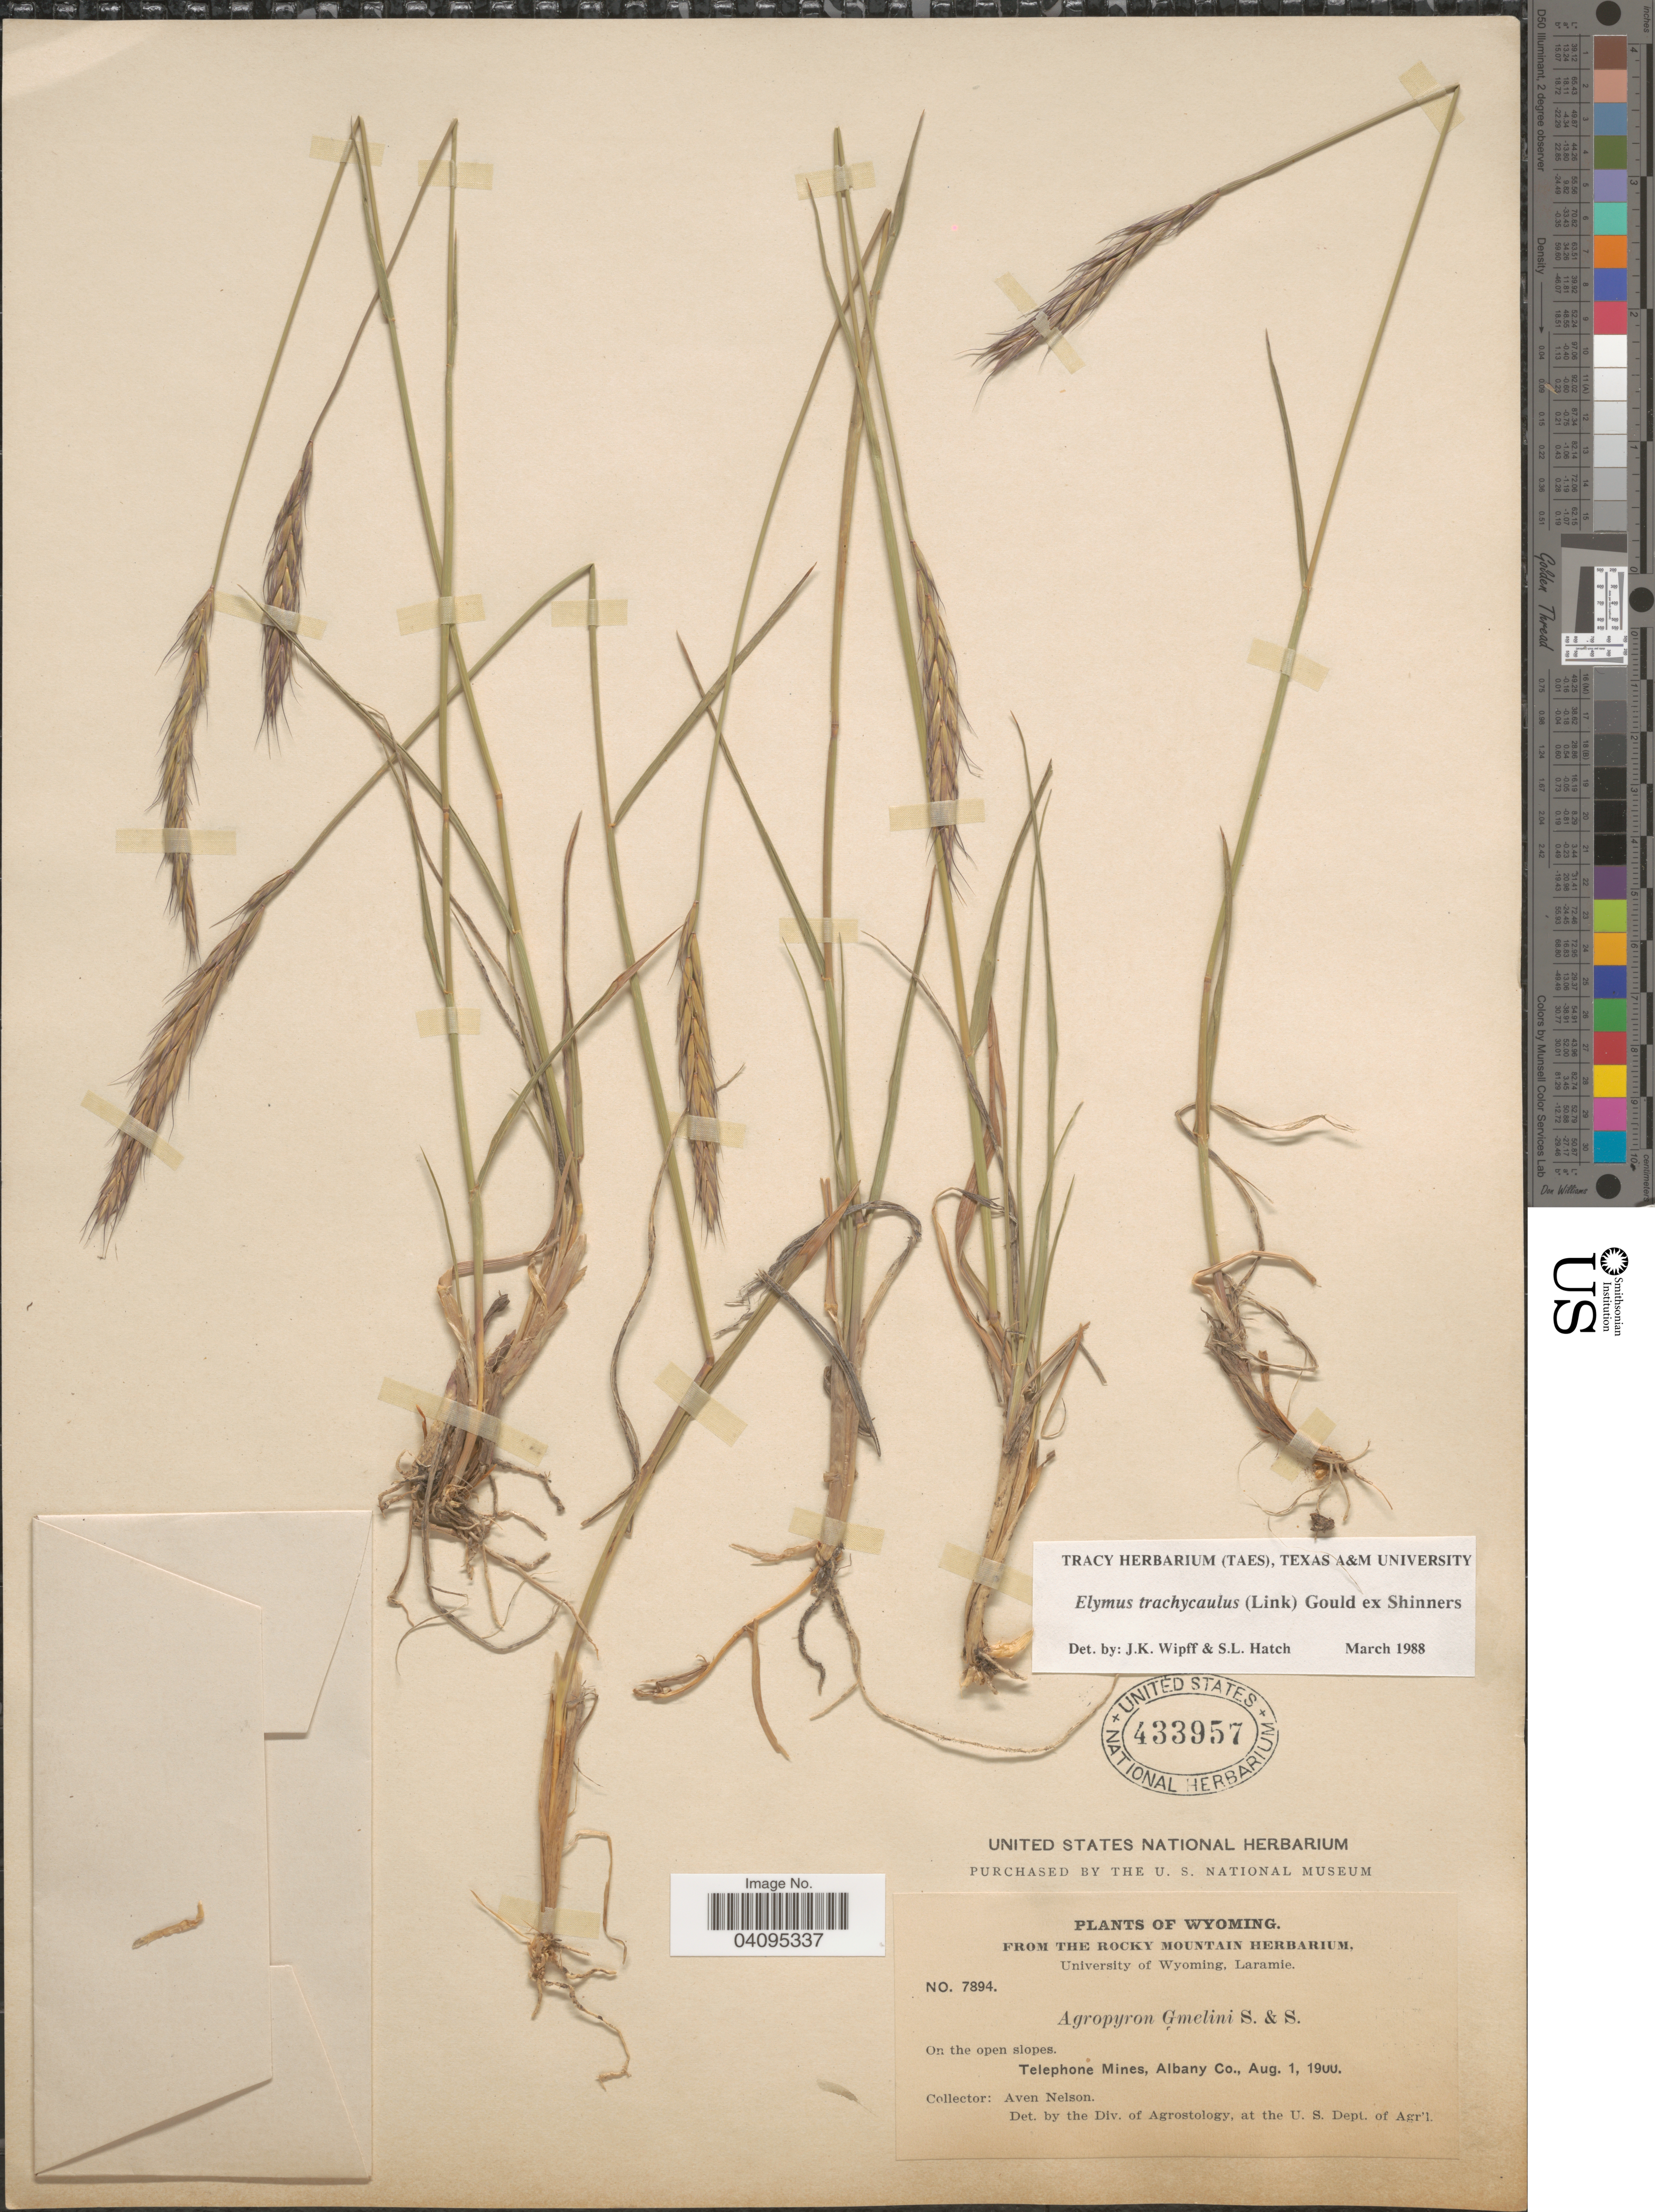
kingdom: Plantae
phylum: Tracheophyta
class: Liliopsida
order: Poales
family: Poaceae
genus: Elymus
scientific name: Elymus trachycaulus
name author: (Link) Gould ex Shinners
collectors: A. Nelson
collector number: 7894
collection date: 1900-08-01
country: United States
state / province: Wyoming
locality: On the open slopes. Telephone Mines, Albany Co.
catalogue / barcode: US 433957